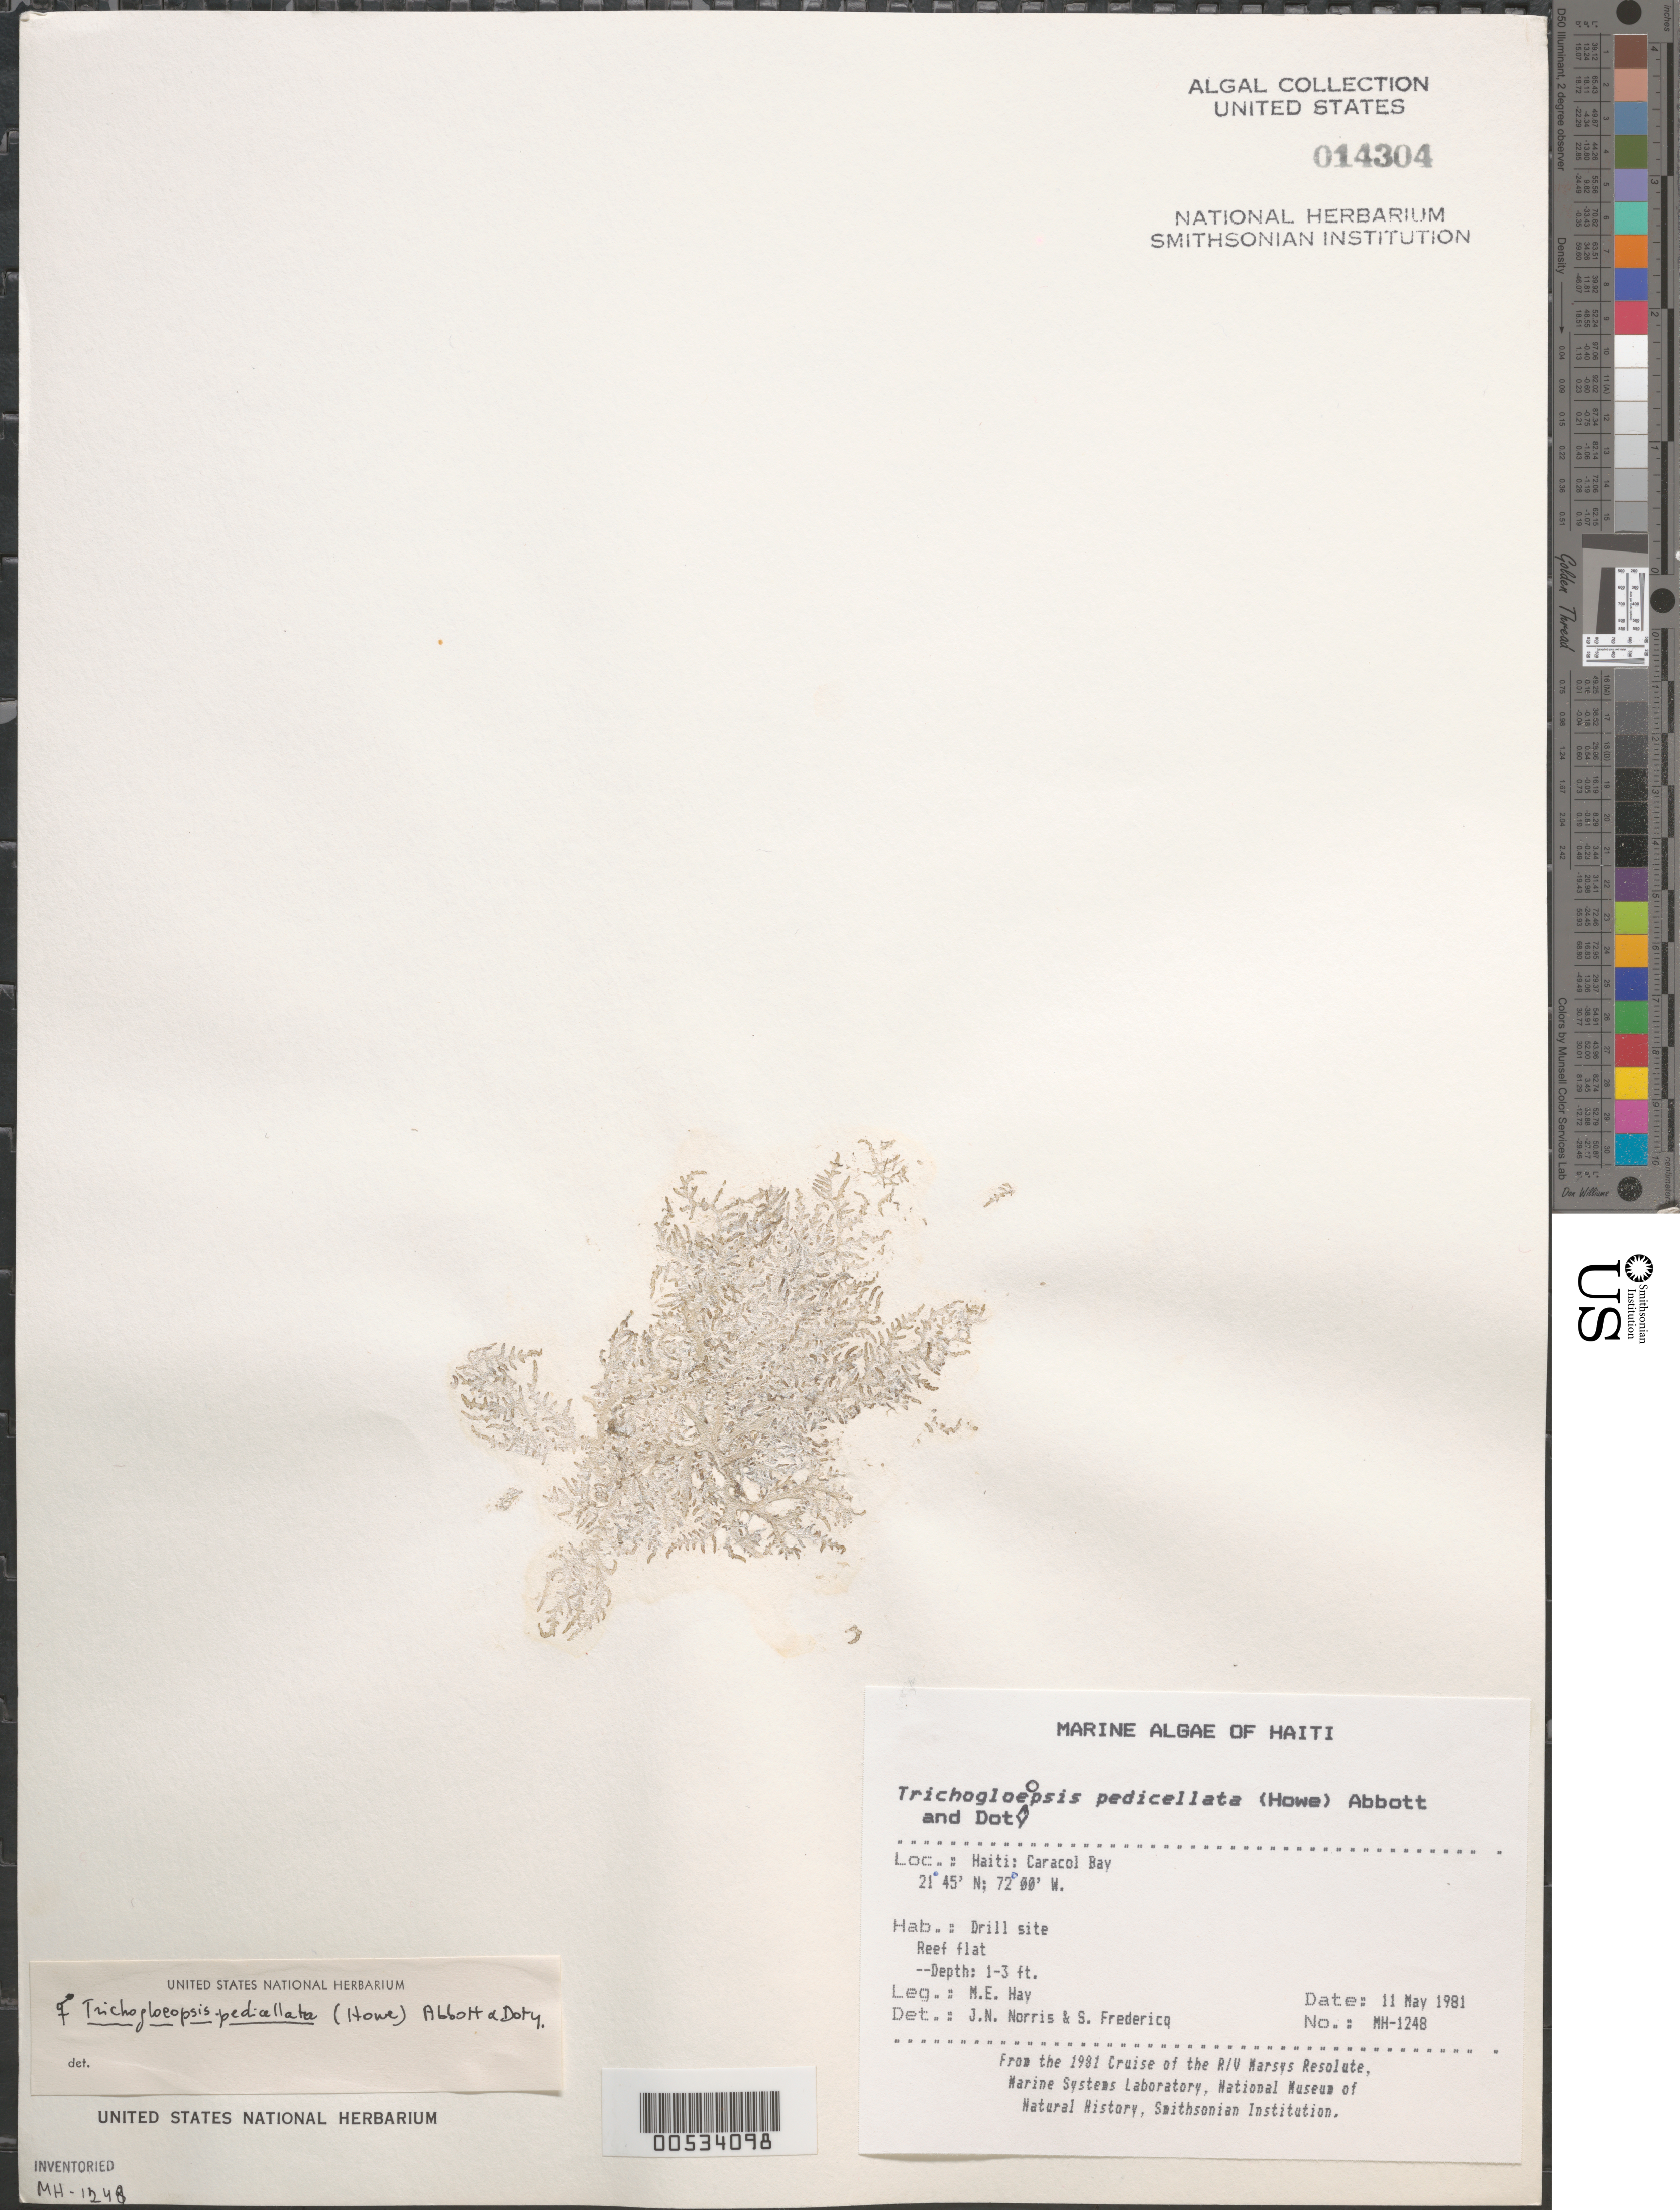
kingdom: Plantae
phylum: Rhodophyta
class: Florideophyceae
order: Nemaliales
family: Liagoraceae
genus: Trichogloeopsis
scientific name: Trichogloeopsis pedicellata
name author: (M. Howe in Britton & Millsp.) I.A. Abbott & Doty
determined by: Norris, J. N.; Fredericq, S.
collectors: M. E. Hay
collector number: MEH-1248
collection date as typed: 11 May 1981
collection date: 1981-05-11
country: Haiti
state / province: Nord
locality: Caracol Bay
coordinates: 21 45'N, 72 00'W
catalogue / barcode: US 14304